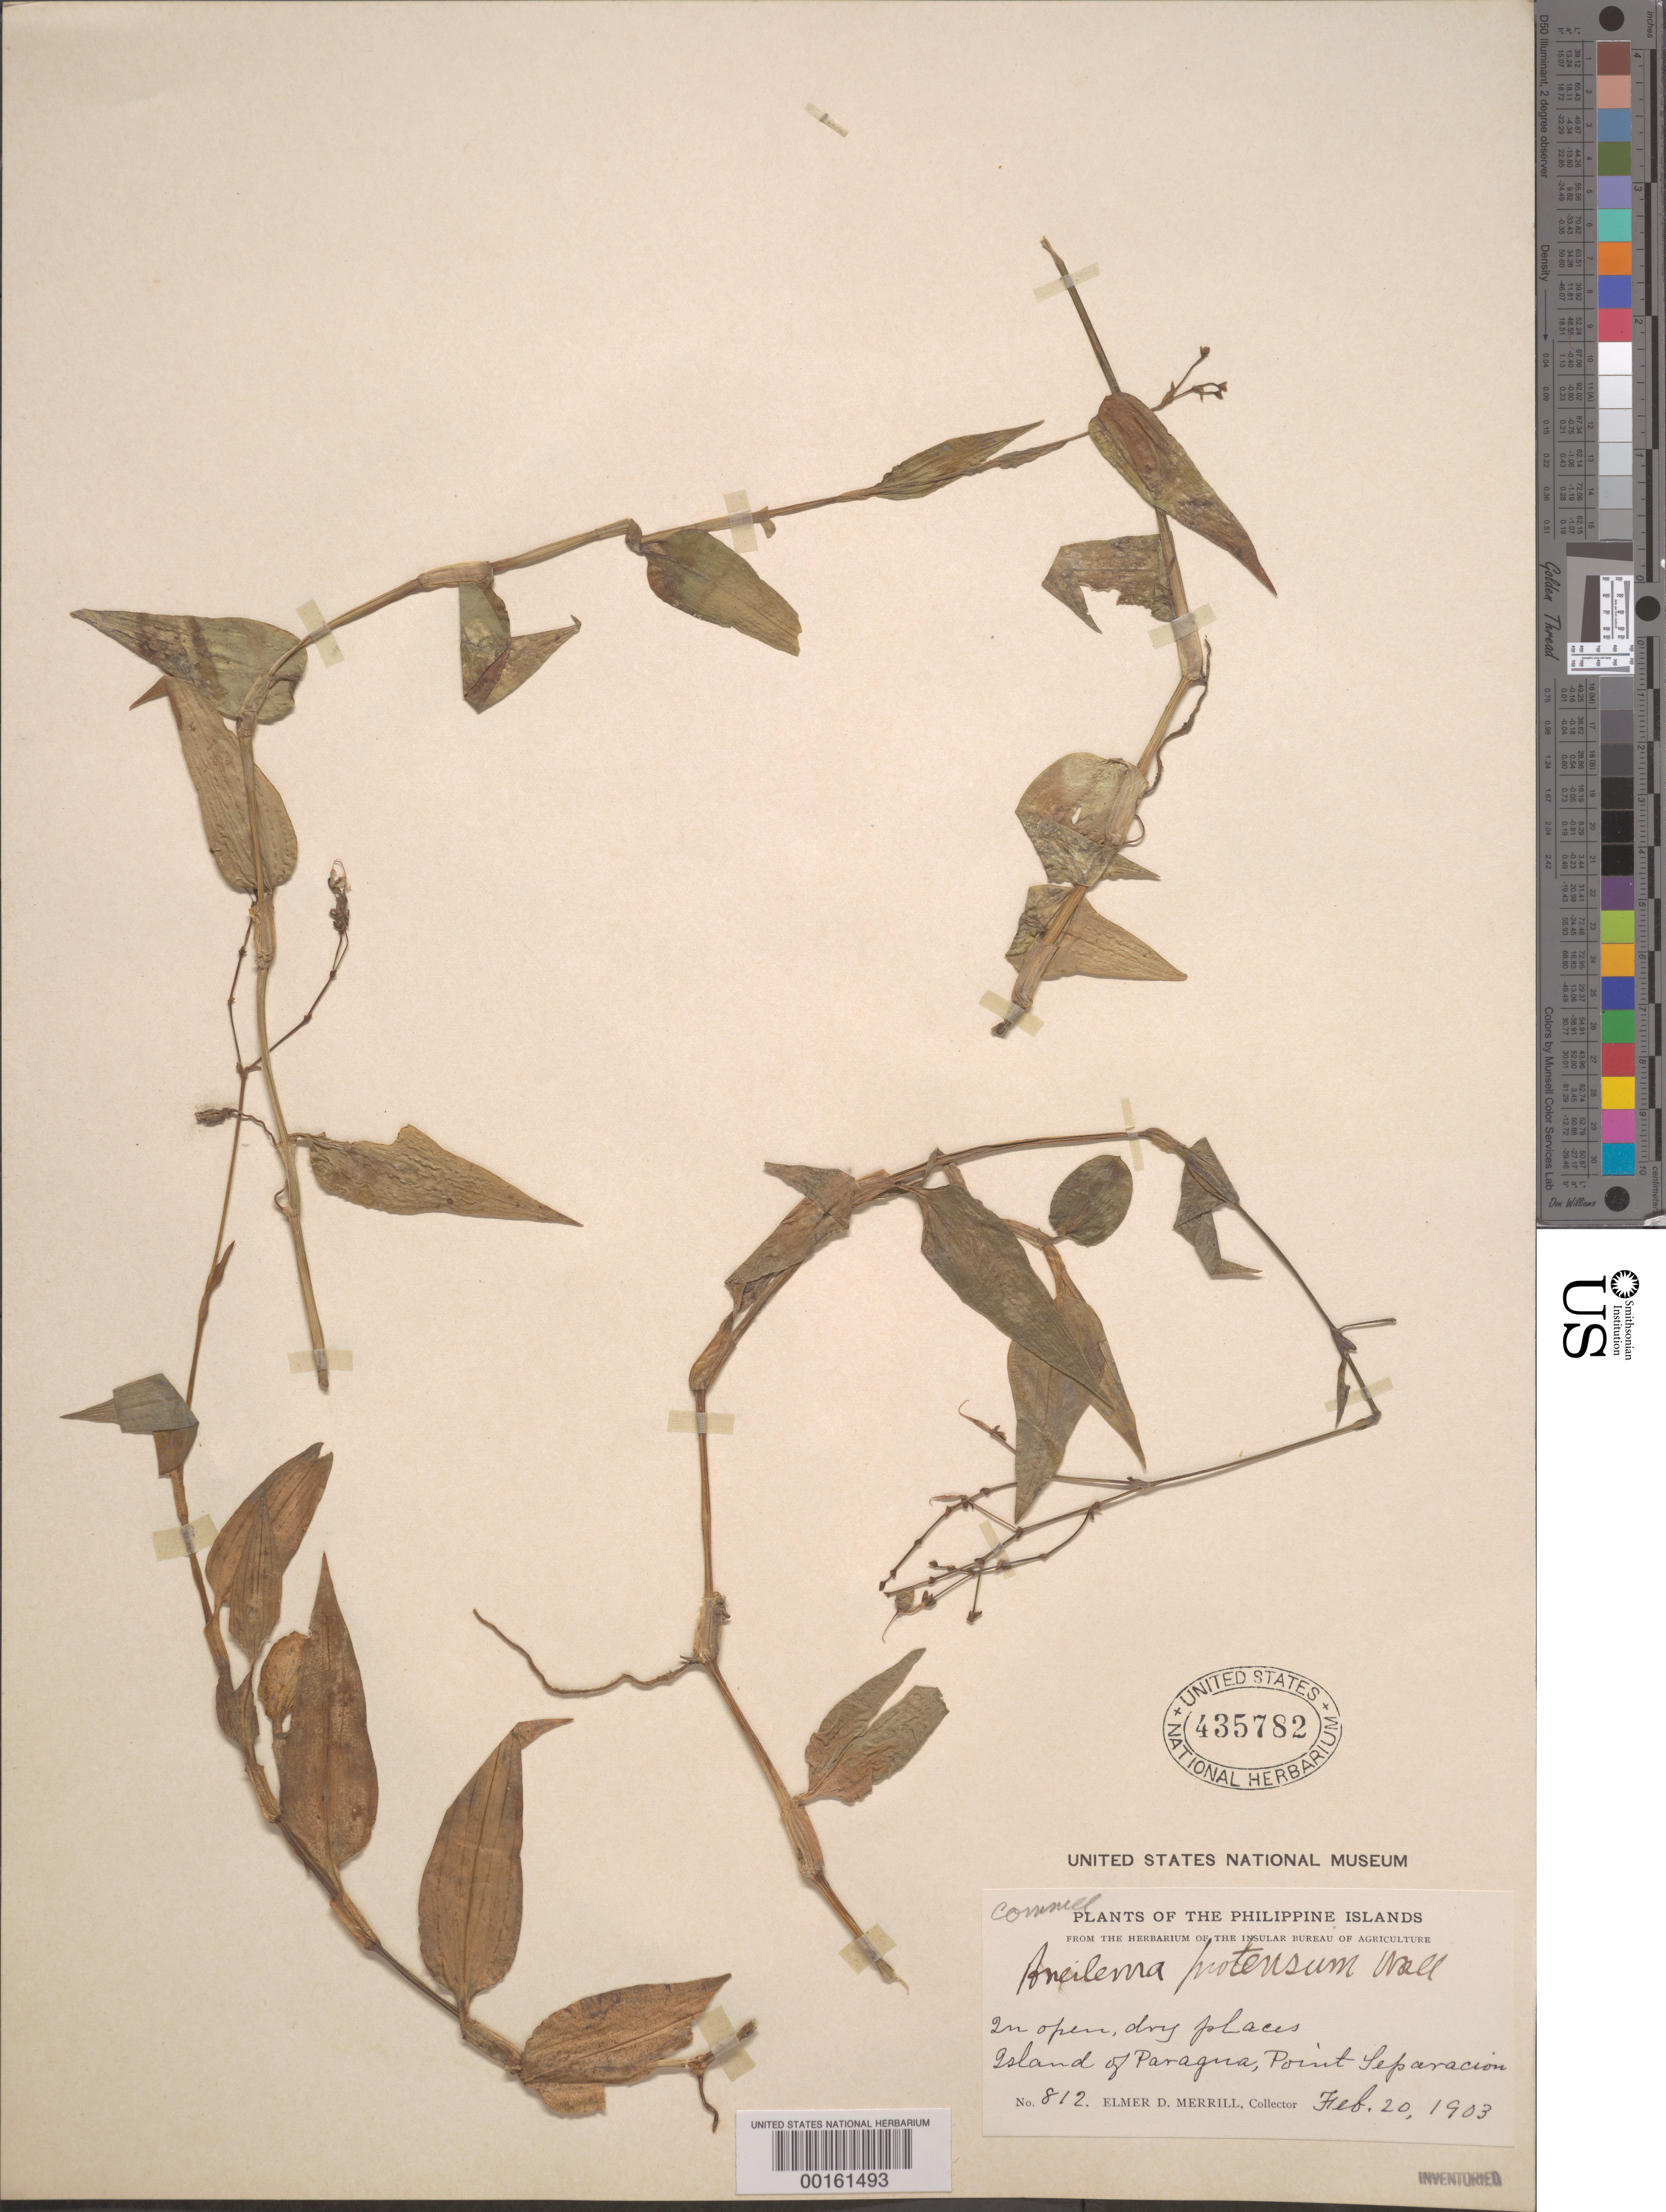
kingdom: Plantae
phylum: Tracheophyta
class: Liliopsida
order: Commelinales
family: Commelinaceae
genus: Rhopalephora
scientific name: Rhopalephora vitiensis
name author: (Seem.) Faden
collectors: E. D. Merrill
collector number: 812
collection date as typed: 20 Feb 1903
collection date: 1903-02-20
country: Philippines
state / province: Mimaropa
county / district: Palawan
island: Palawan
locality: Point leparacion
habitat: Open, dry areas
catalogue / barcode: US 435782